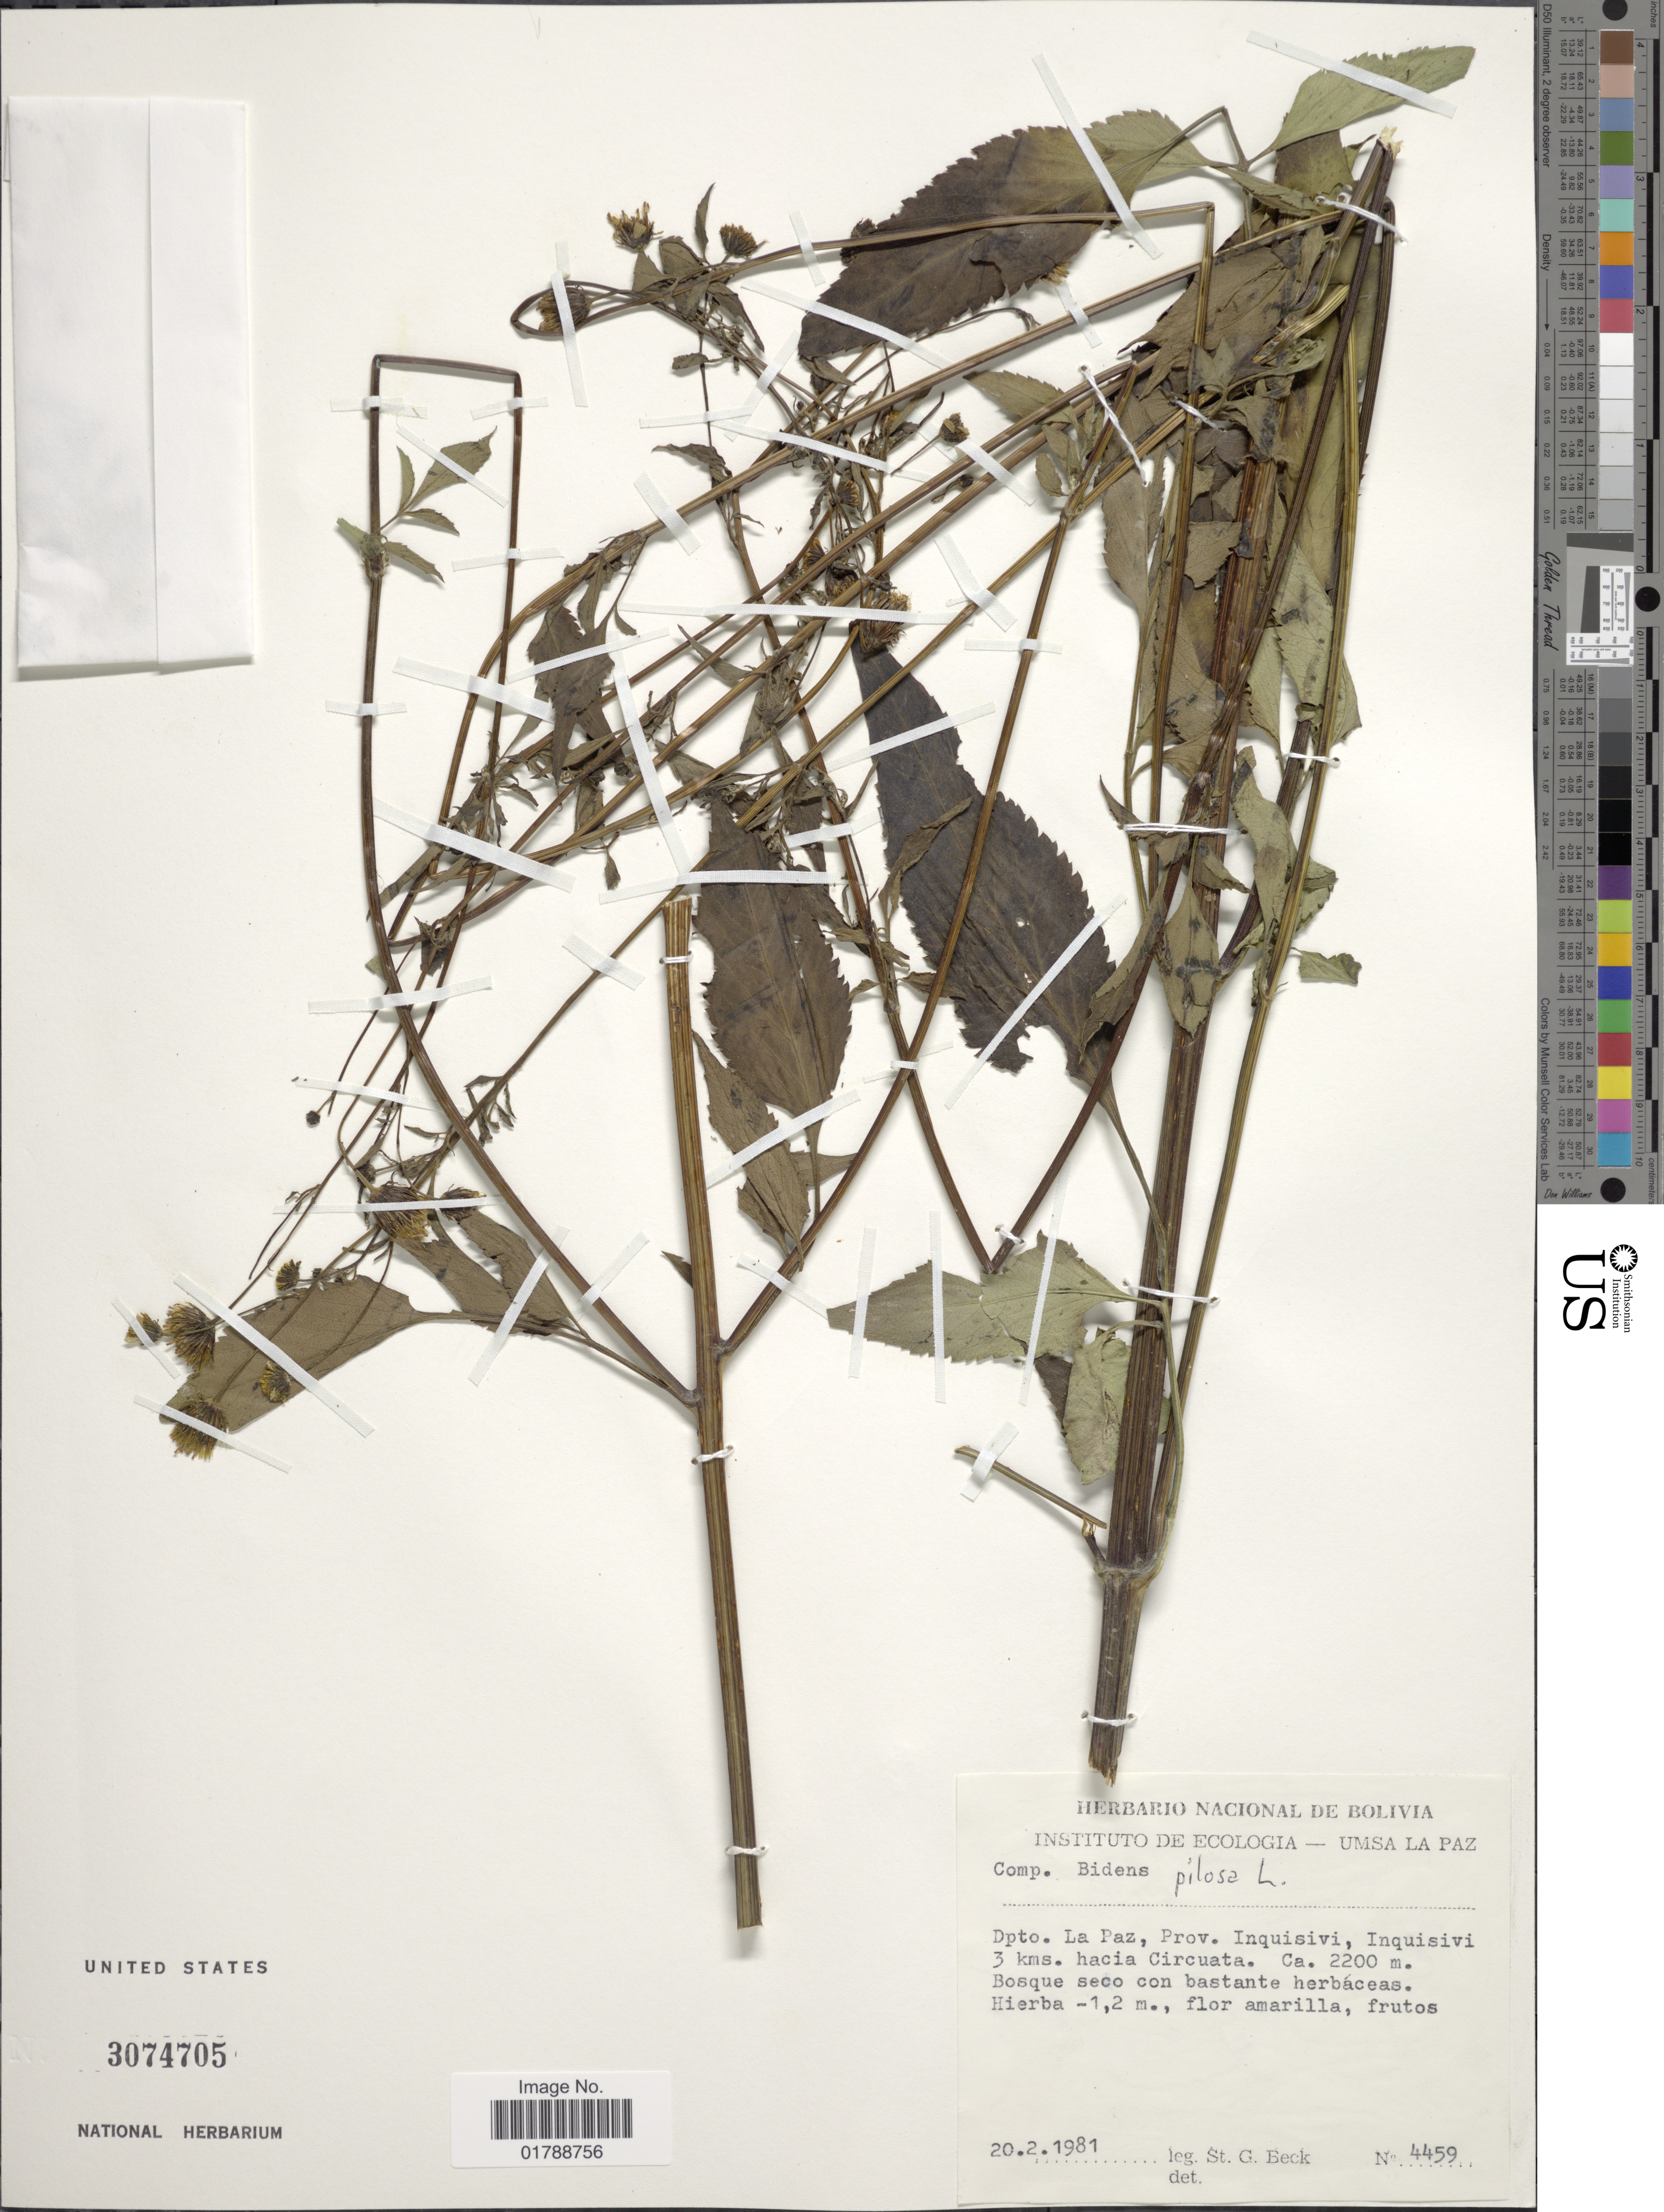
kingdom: Plantae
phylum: Tracheophyta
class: Magnoliopsida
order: Asterales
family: Asteraceae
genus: Bidens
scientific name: Bidens pilosa var. alausensis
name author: Sherff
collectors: S. G. Beck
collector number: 4459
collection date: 1981-02-20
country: Bolivia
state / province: La Paz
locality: Prov. Inquisivi, Inquisivi 3 kms. hacia Circuata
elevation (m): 2200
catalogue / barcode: US 3074705